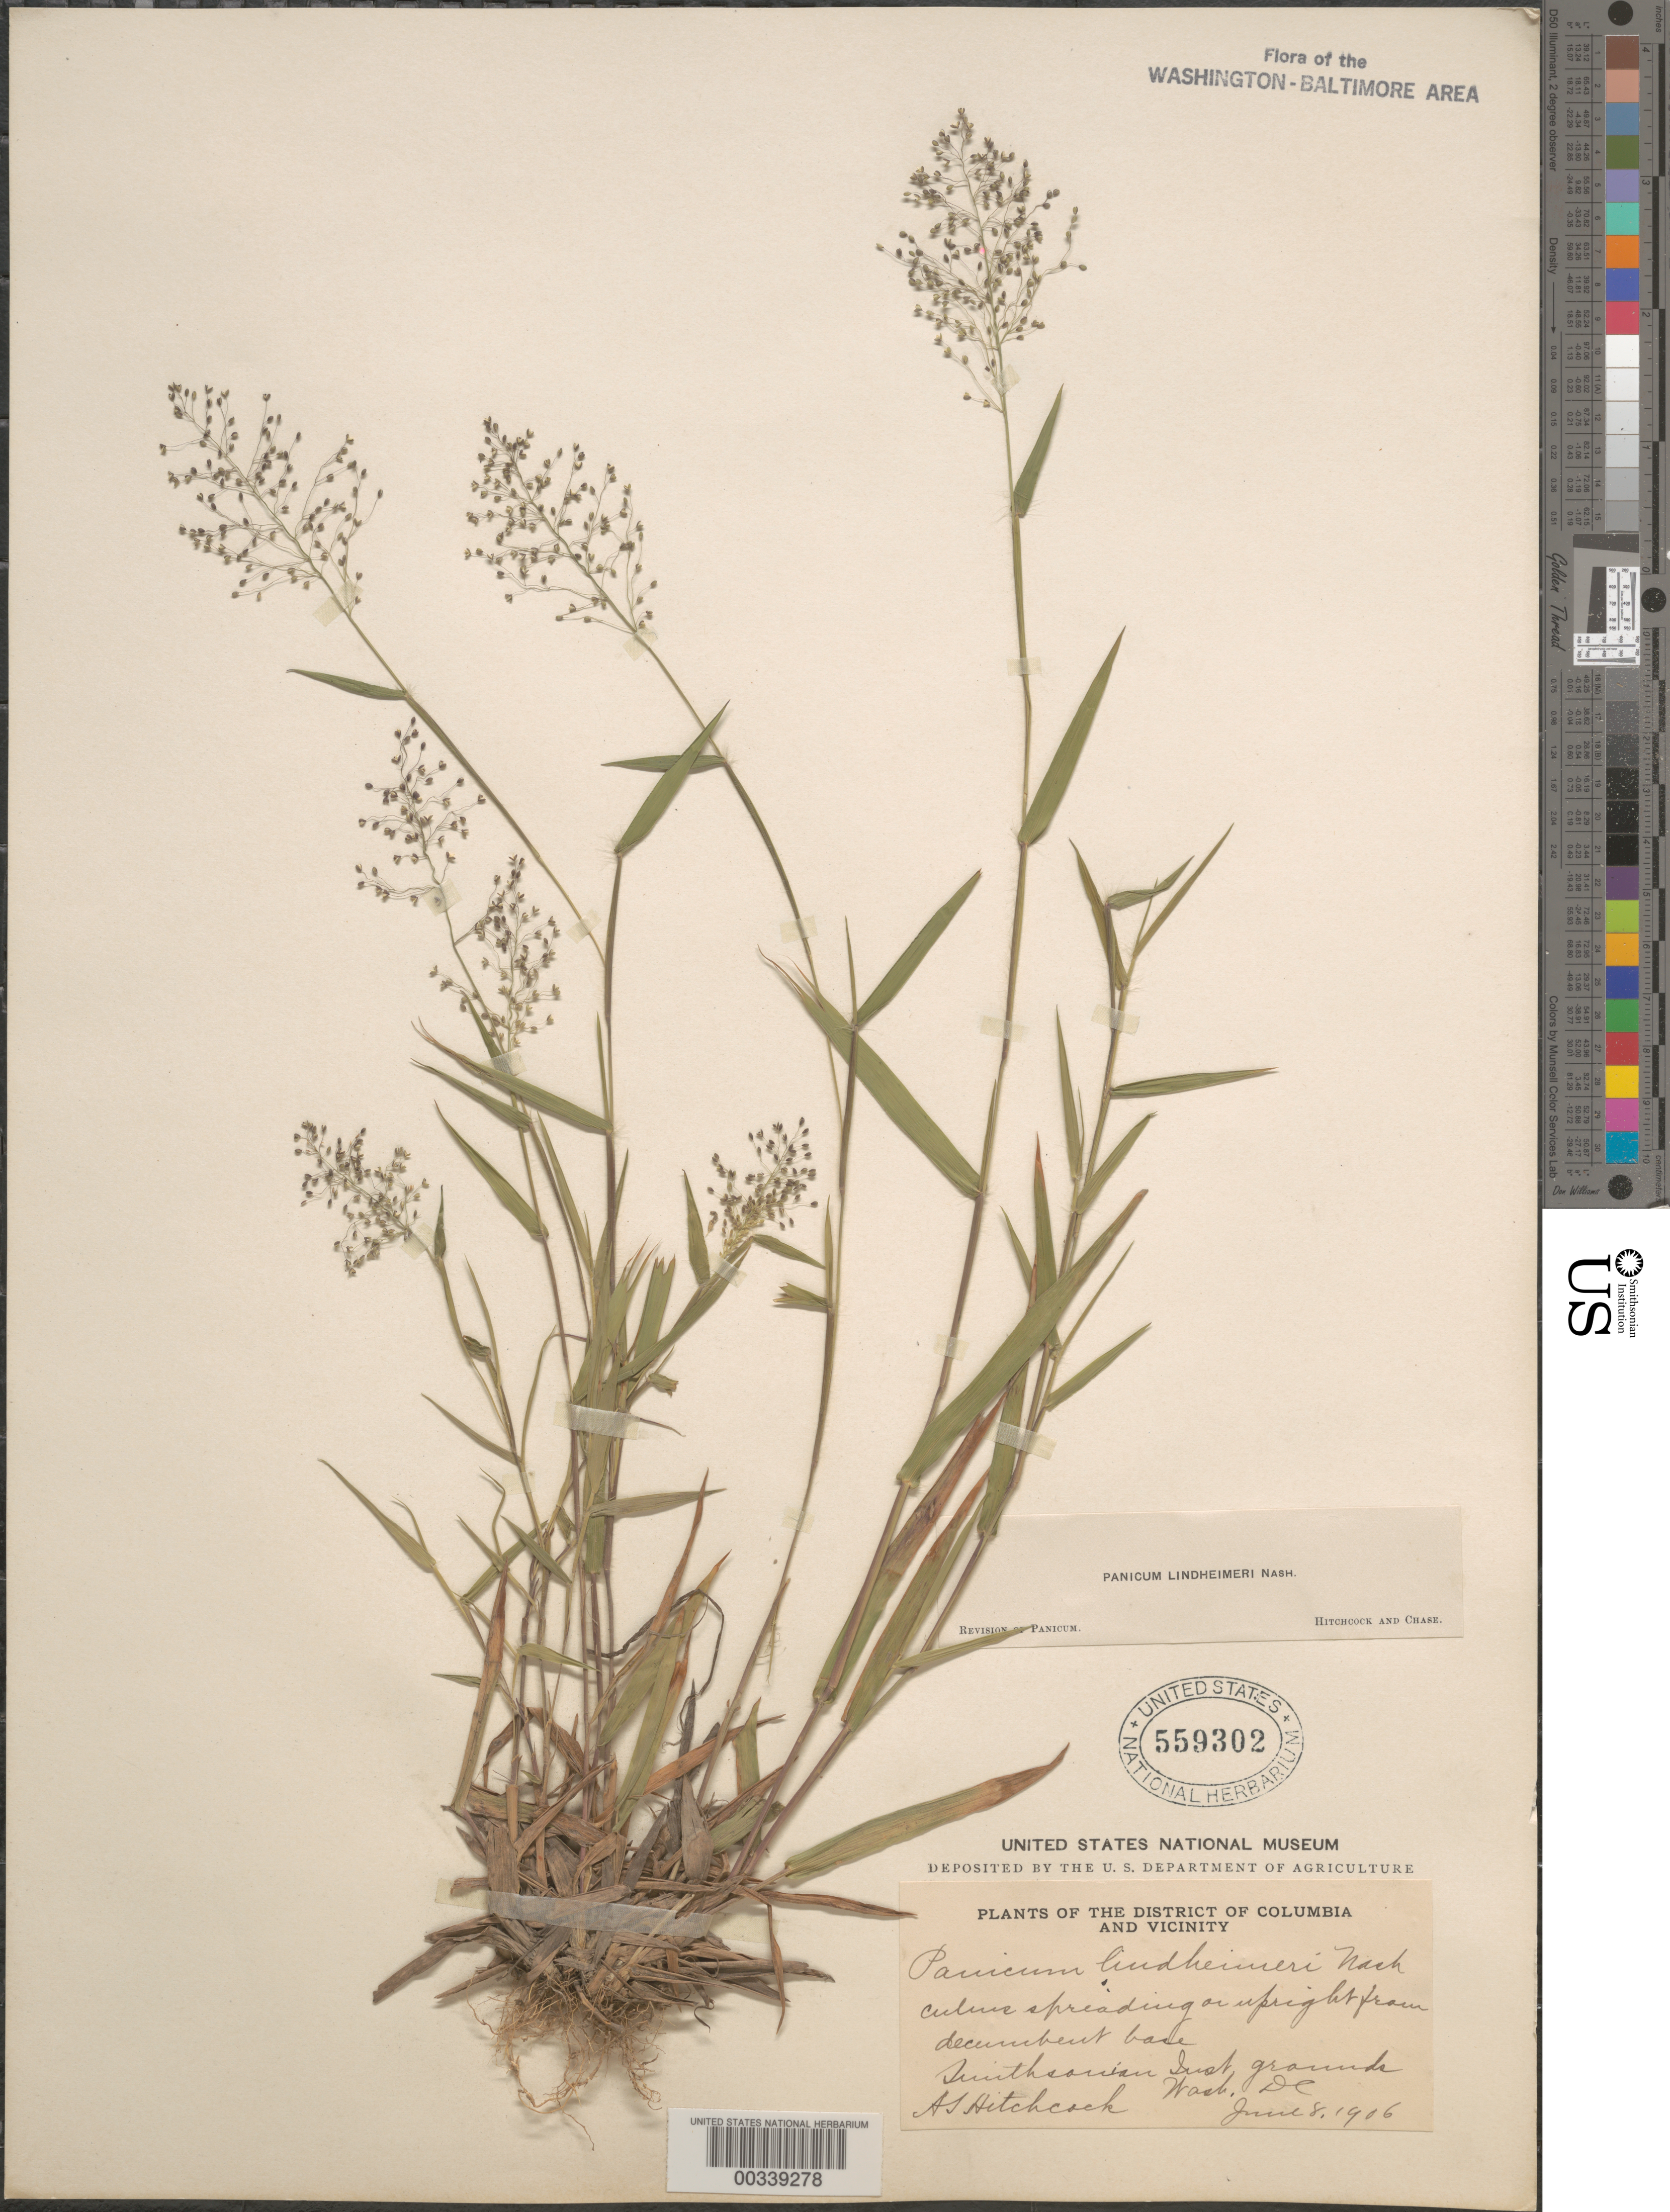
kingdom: Plantae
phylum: Tracheophyta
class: Liliopsida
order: Poales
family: Poaceae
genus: Dichanthelium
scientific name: Dichanthelium acuminatum var. lindheimeri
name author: (Nash) Gould & C.A. Clark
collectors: A. S. Hitchcock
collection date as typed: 08 Jun 1906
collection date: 1906-06-08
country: United States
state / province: District of Columbia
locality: Smithsonian Institution grounds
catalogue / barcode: US 559302